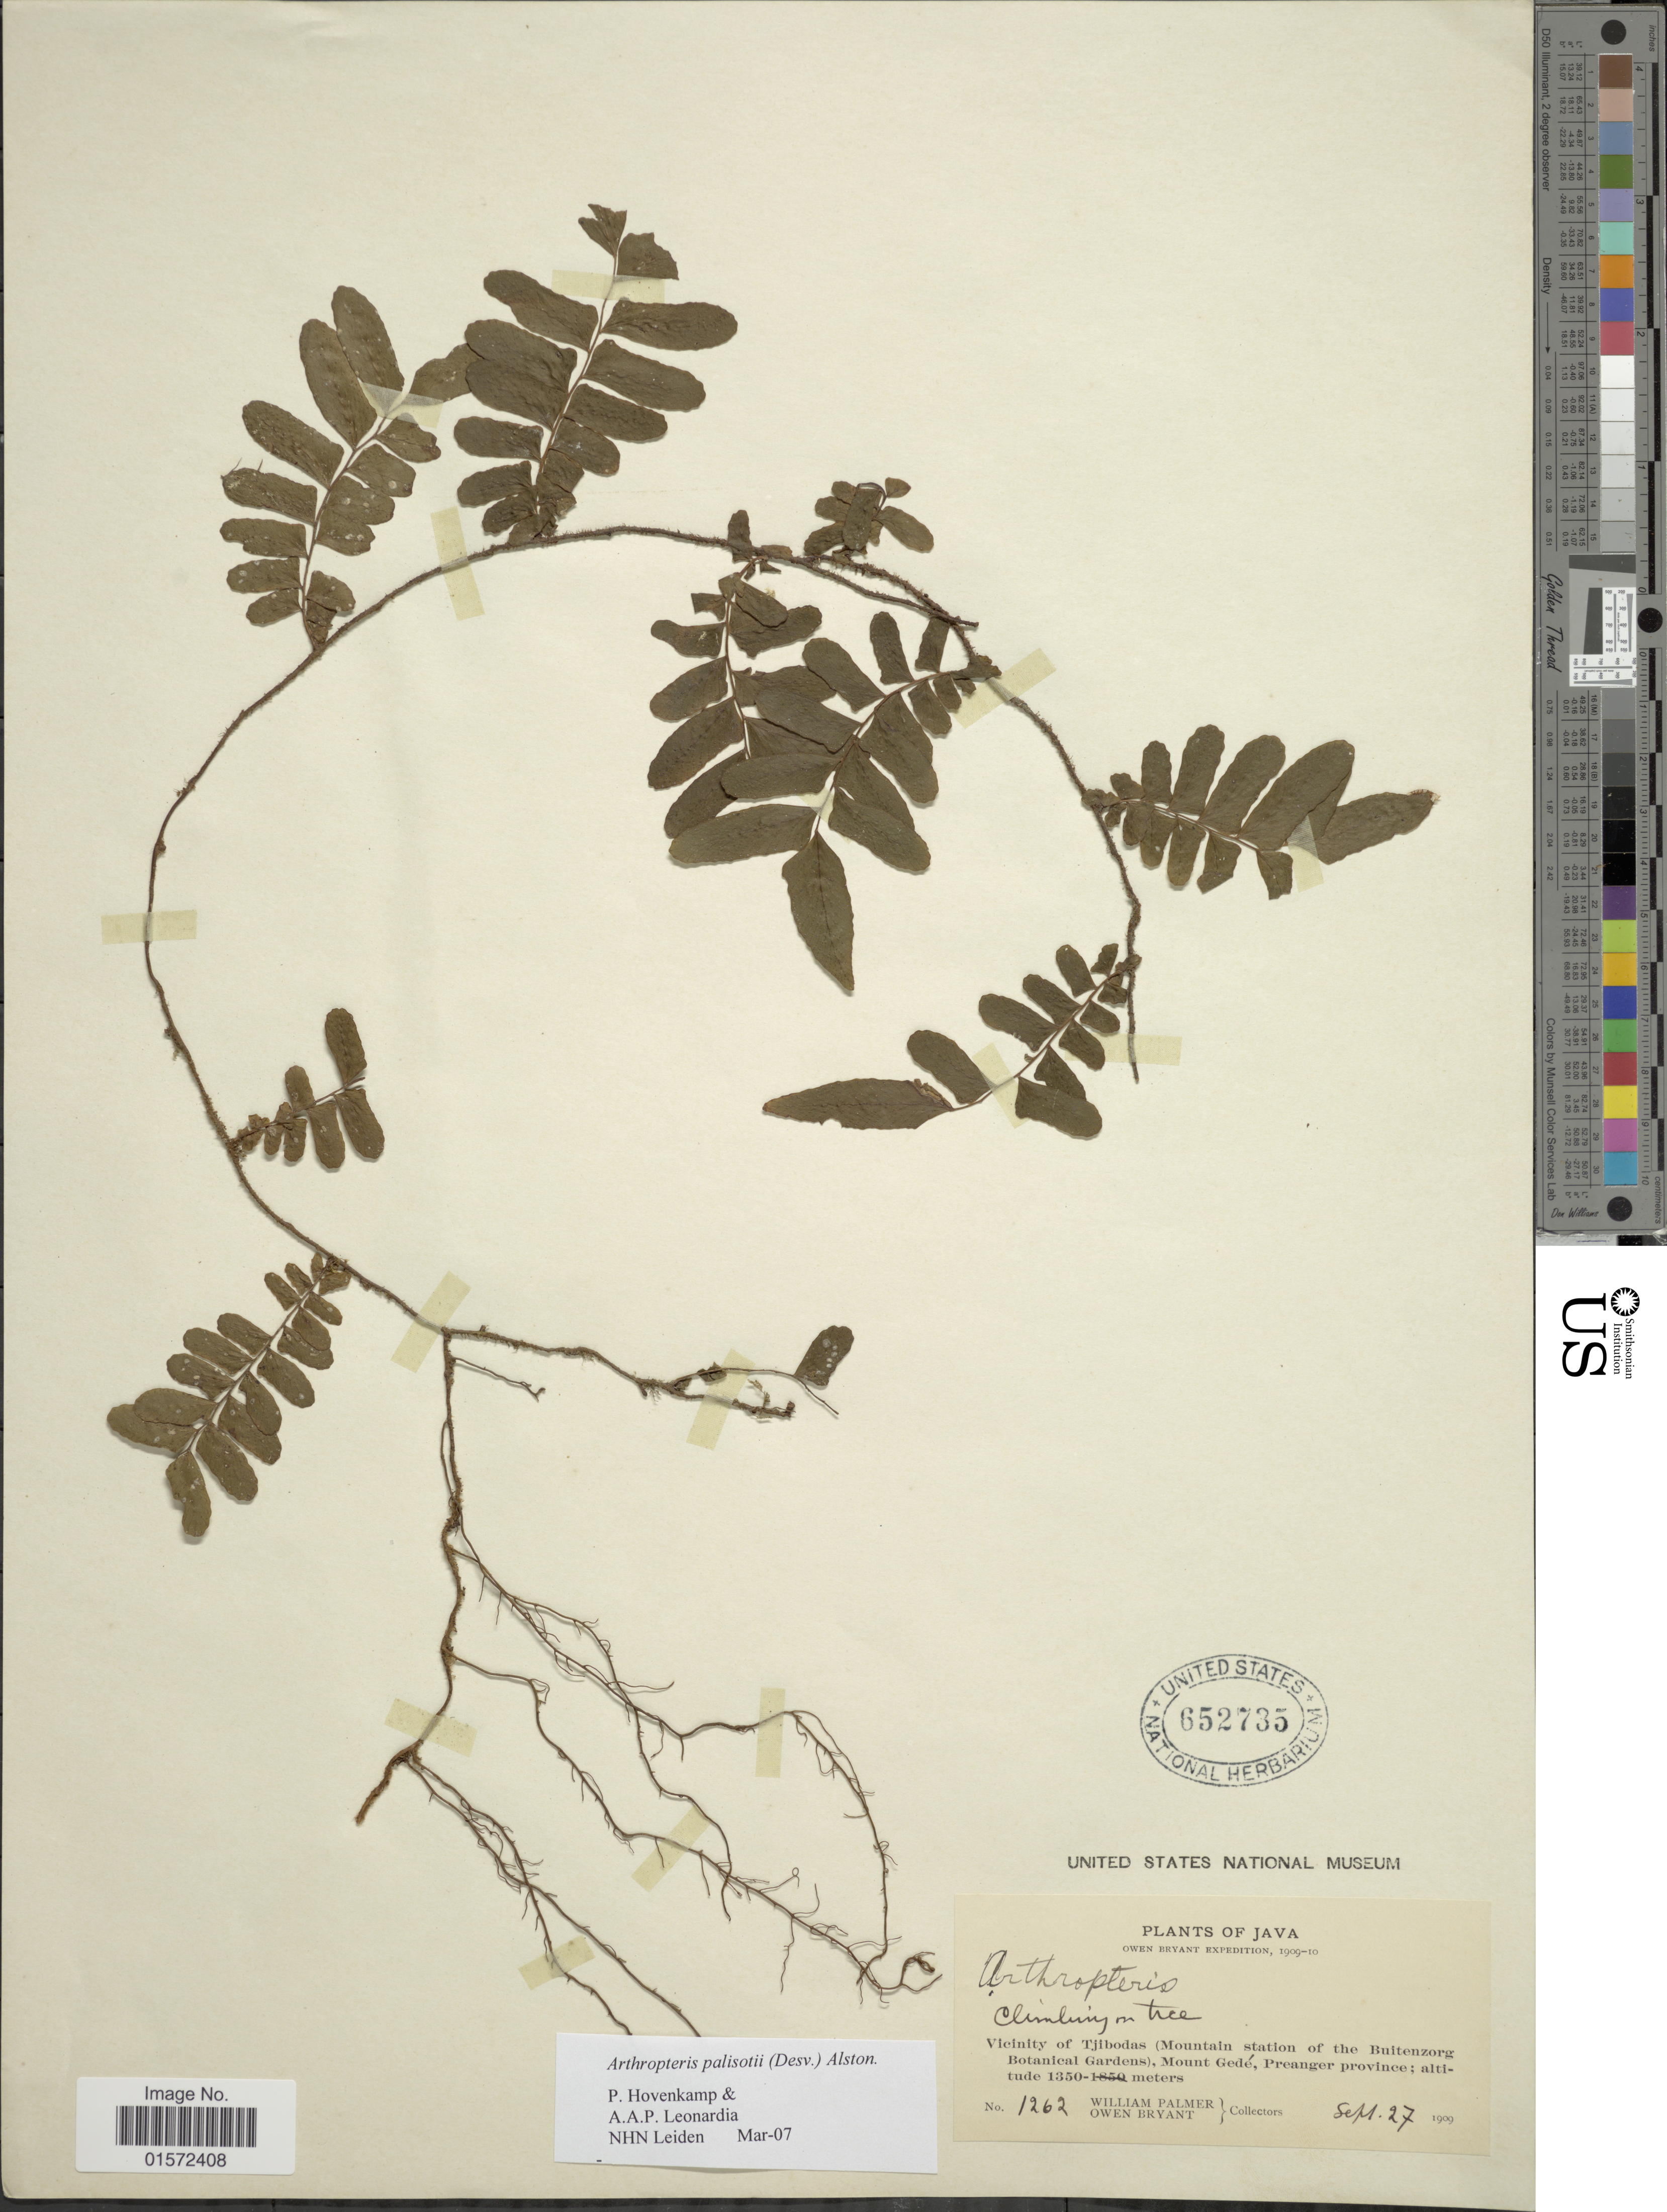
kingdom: Plantae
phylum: Tracheophyta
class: Polypodiopsida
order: Polypodiales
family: Tectariaceae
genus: Arthropteris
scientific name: Arthropteris palisotii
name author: (Desv.) Alston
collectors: W. Palmer & O. Bryant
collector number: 1262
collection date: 1909-09-27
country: Indonesia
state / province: Java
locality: Vicinity of Tjibodas (mountain station of the Buitenzorg botanical gardens)Mount Gede, Preanger province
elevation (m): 1350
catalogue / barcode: US 652735